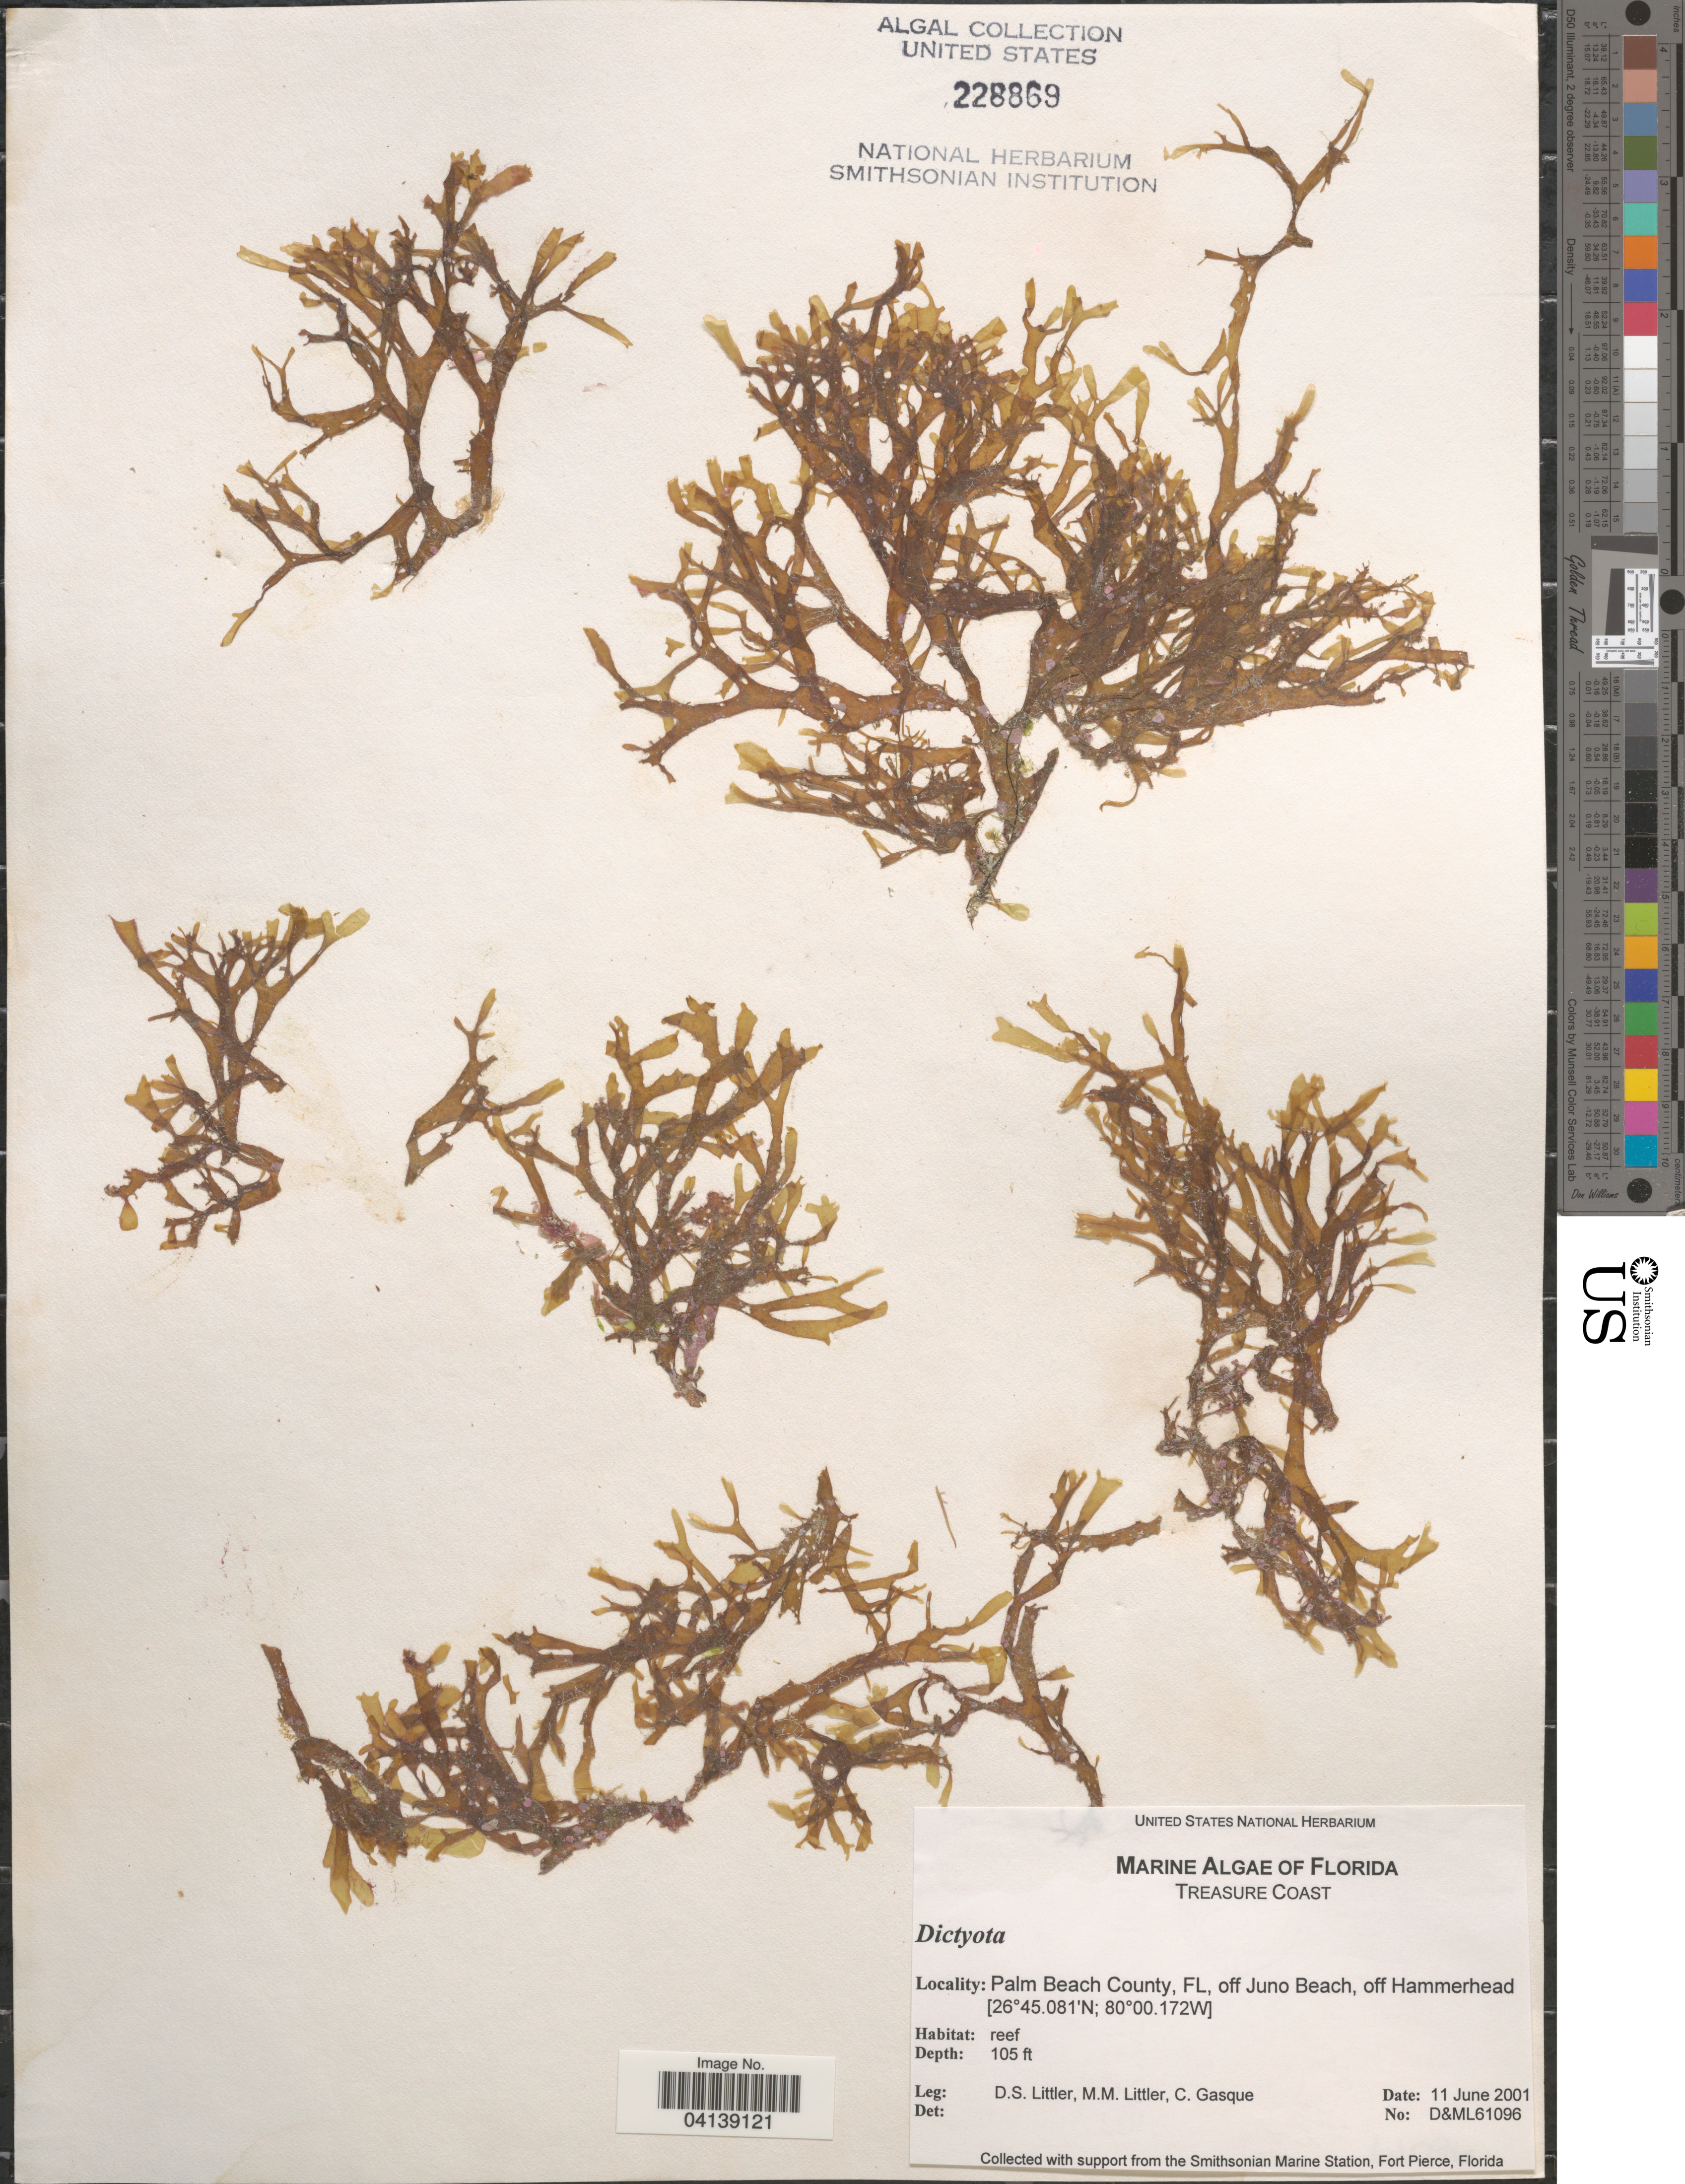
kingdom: Chromista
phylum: Ochrophyta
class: Phaeophyceae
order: Dictyotales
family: Dictyotaceae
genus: Dictyota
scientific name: Dictyota sp.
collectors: D. S. Littler & C. Gasque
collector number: D&ML61096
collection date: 2001-06-11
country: United States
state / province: Florida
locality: Treasure Coast. Palm Beach County, off Juno Beach, off Hammerhead.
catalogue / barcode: US 228869